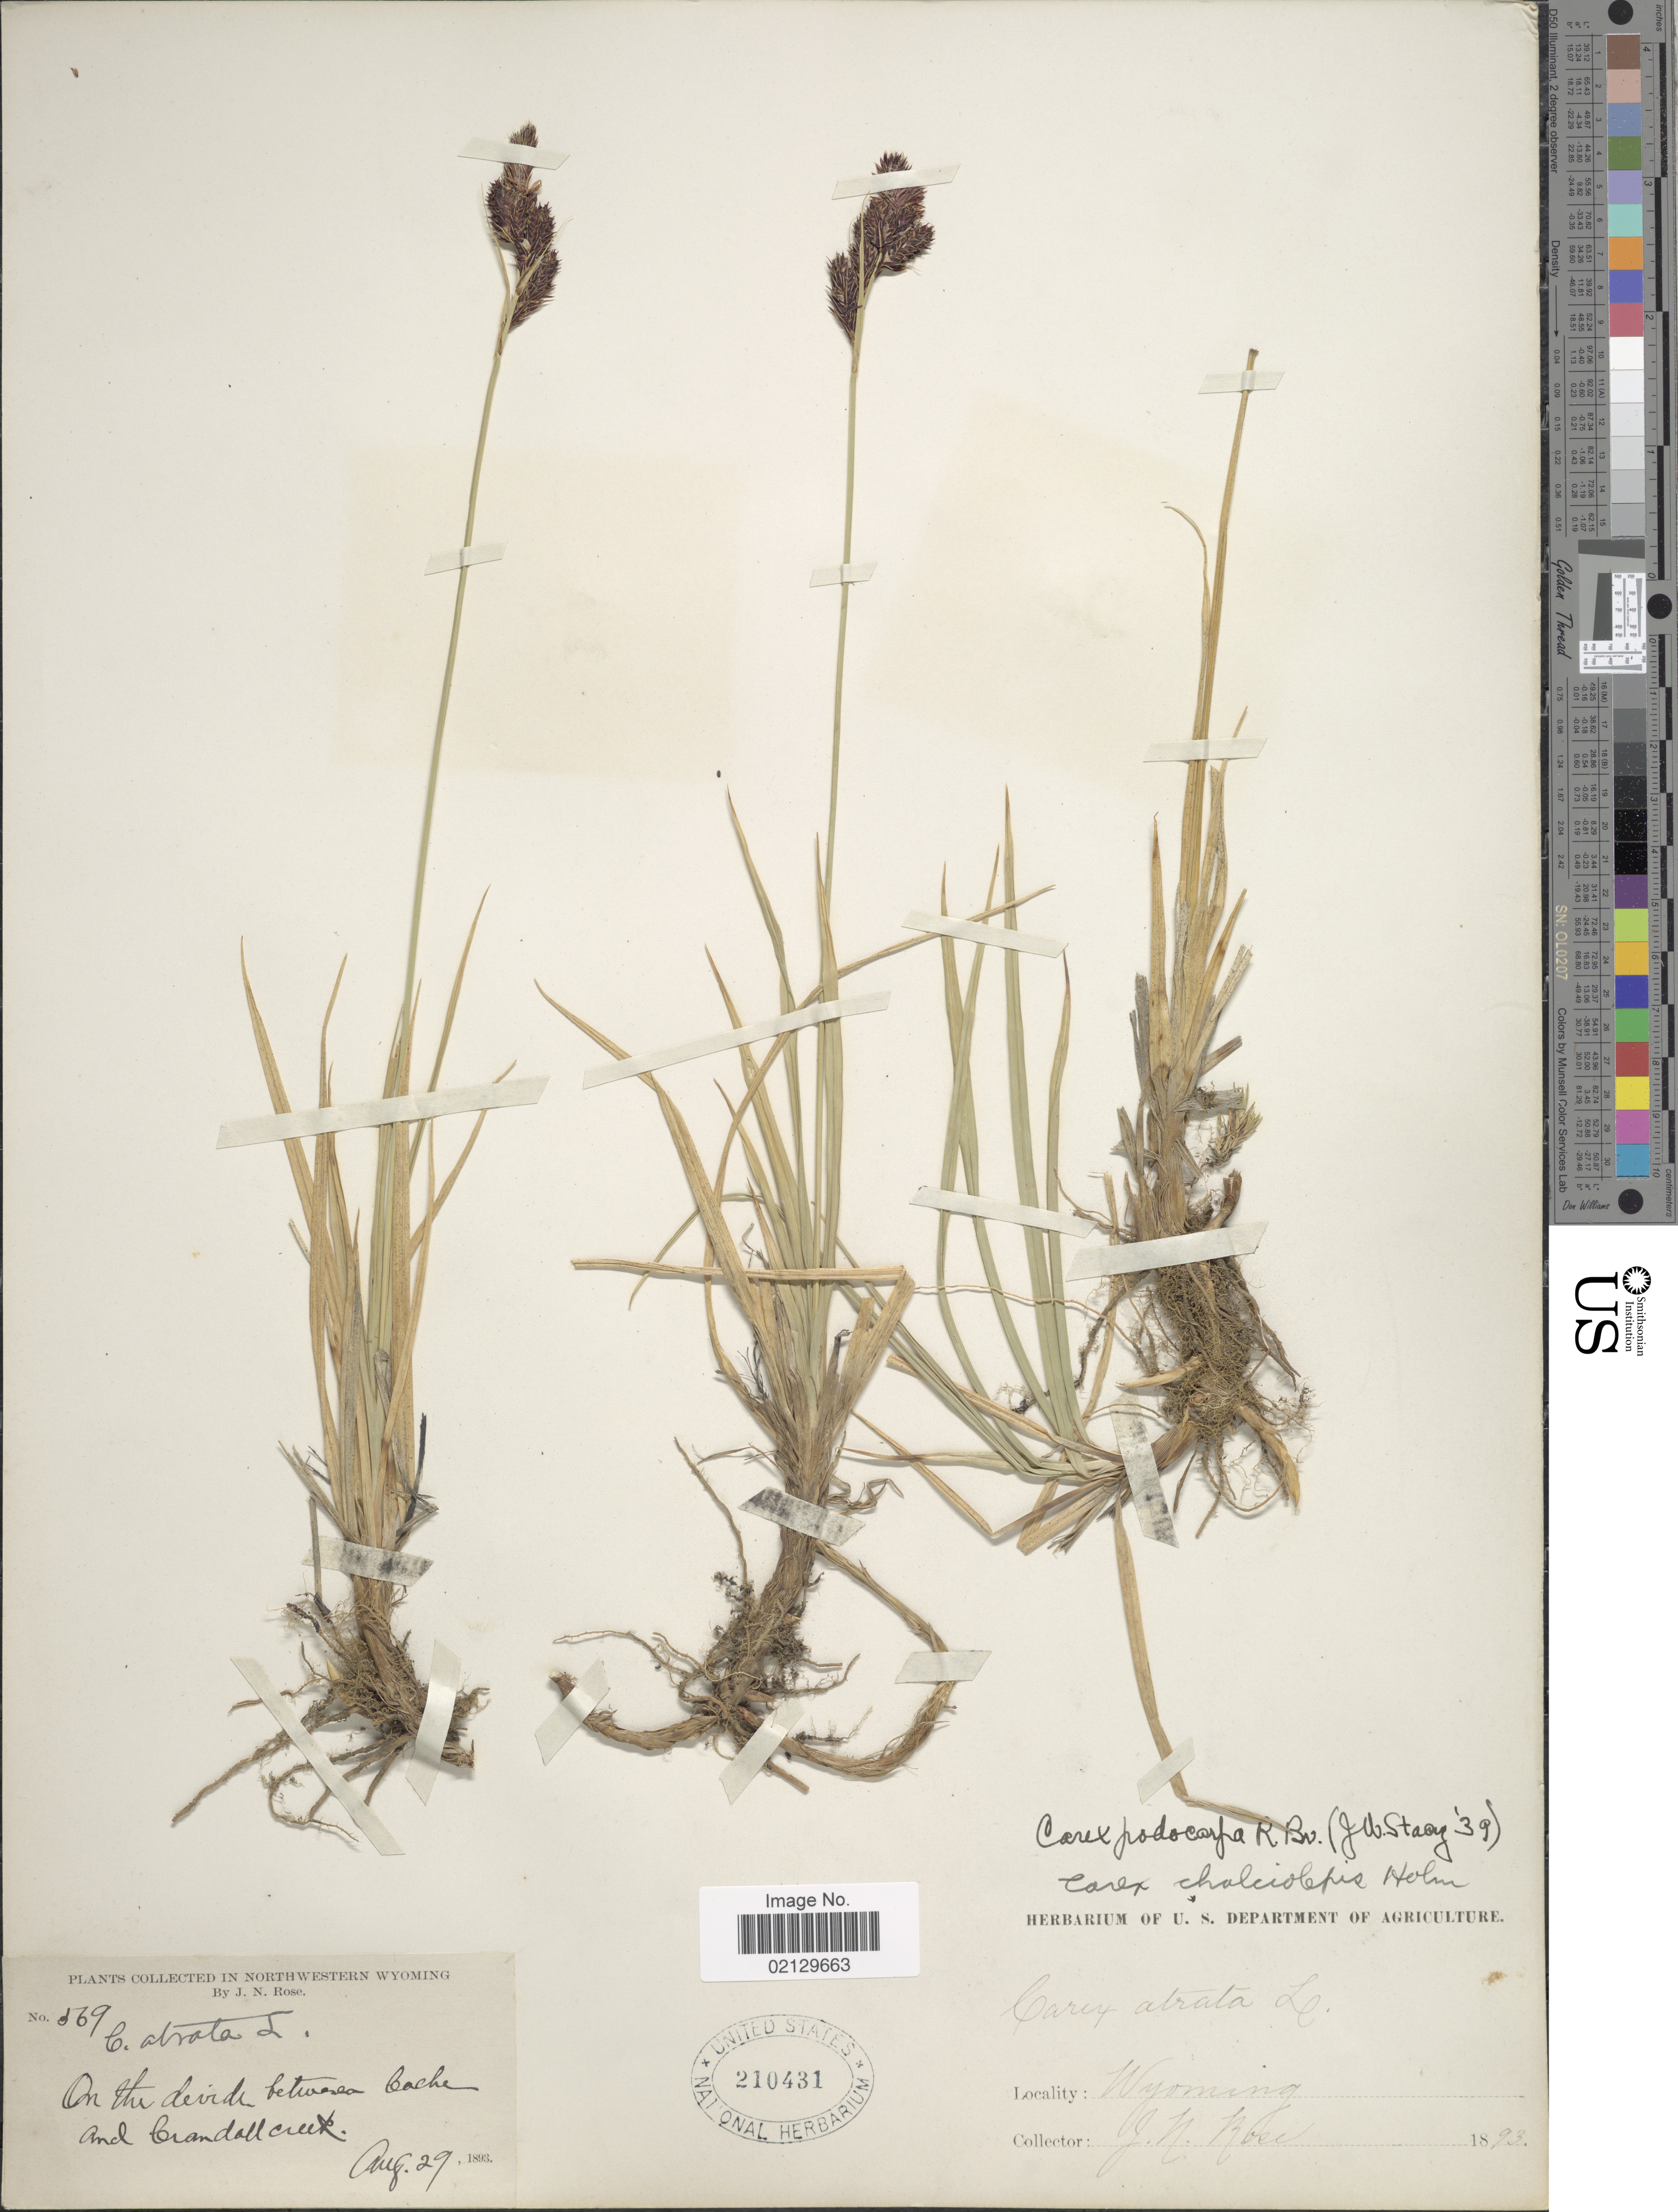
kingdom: Plantae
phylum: Tracheophyta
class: Liliopsida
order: Poales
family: Cyperaceae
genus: Carex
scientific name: Carex podocarpa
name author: R. Br.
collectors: J. N. Rose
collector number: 569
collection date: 1893-08-29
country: United States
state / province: Wyoming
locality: Wyoming, On the divide between Cache and Crandall Creek.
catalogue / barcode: US 210431